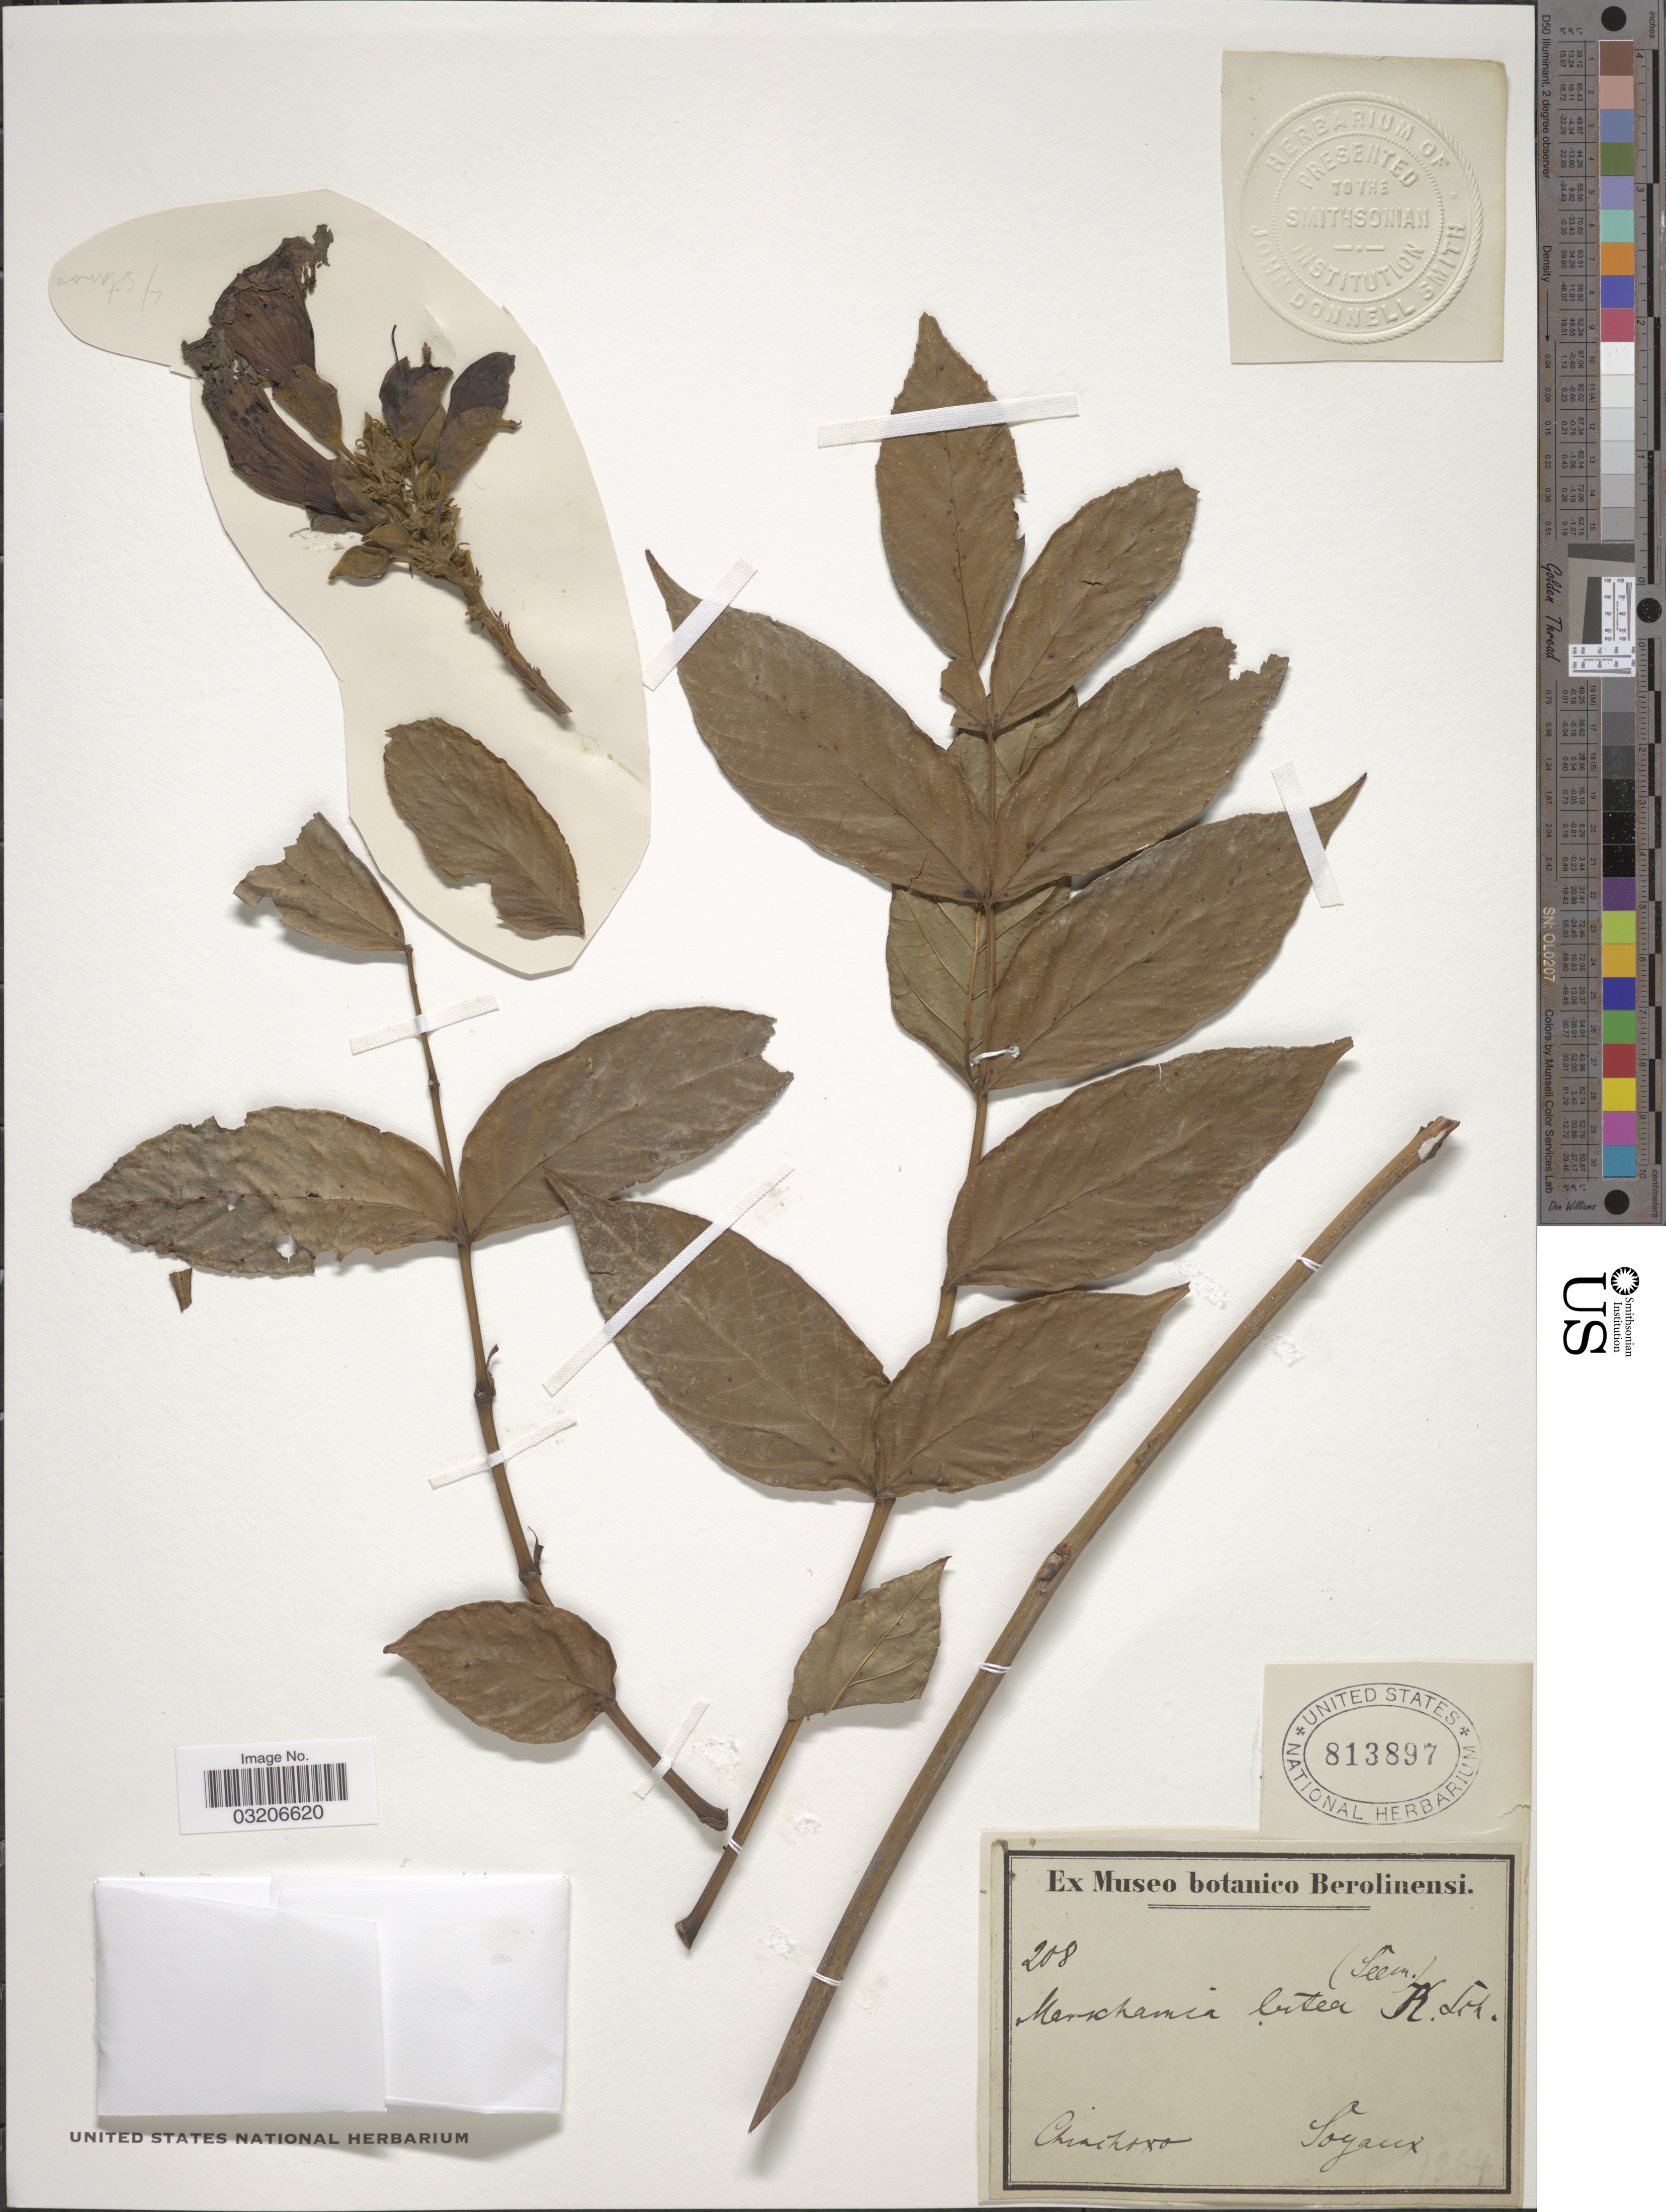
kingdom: Plantae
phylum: Tracheophyta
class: Magnoliopsida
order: Lamiales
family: Bignoniaceae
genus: Markhamia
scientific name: Markhamia lutea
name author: (Benth.) K. Schum.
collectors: -. Soyaux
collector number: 208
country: Angola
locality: Chinchoxo.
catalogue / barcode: US 813897